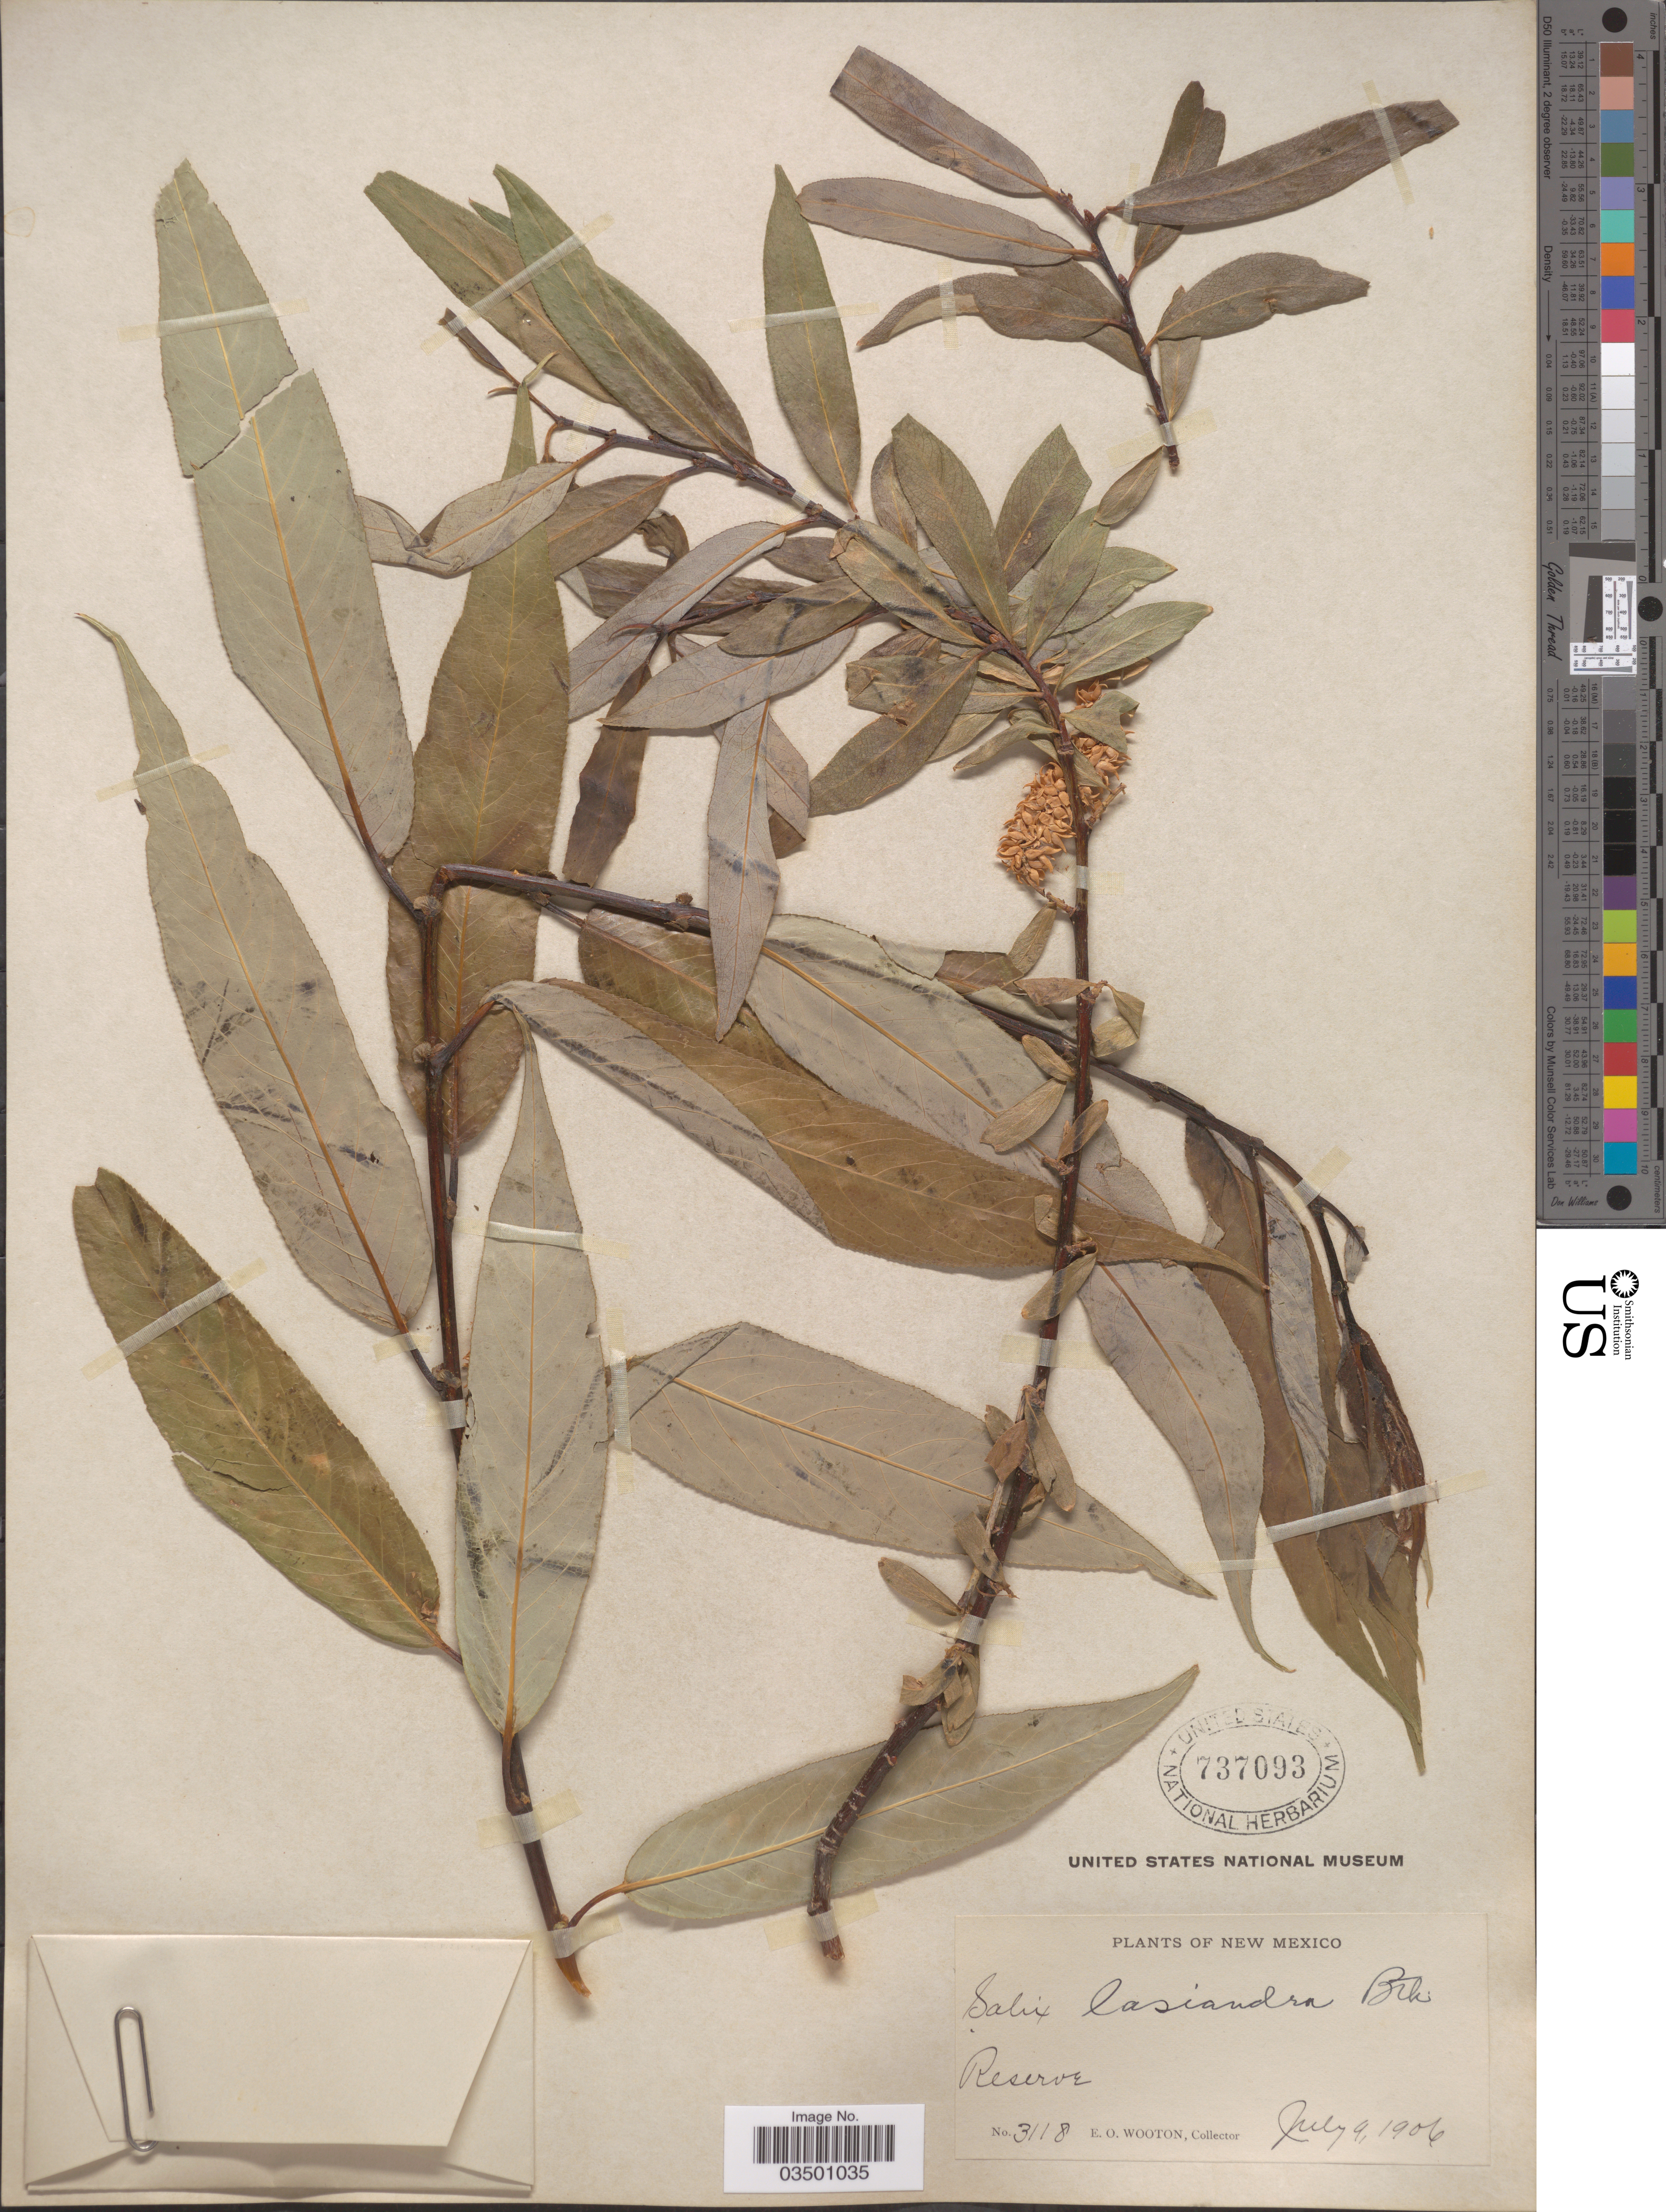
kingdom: Plantae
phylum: Tracheophyta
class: Magnoliopsida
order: Malpighiales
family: Salicaceae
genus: Salix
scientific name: Salix lasiandra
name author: Benth.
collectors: E. O. Wooton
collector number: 3118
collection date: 1906-07-09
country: United States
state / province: New Mexico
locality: Reserve.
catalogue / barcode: US 737093